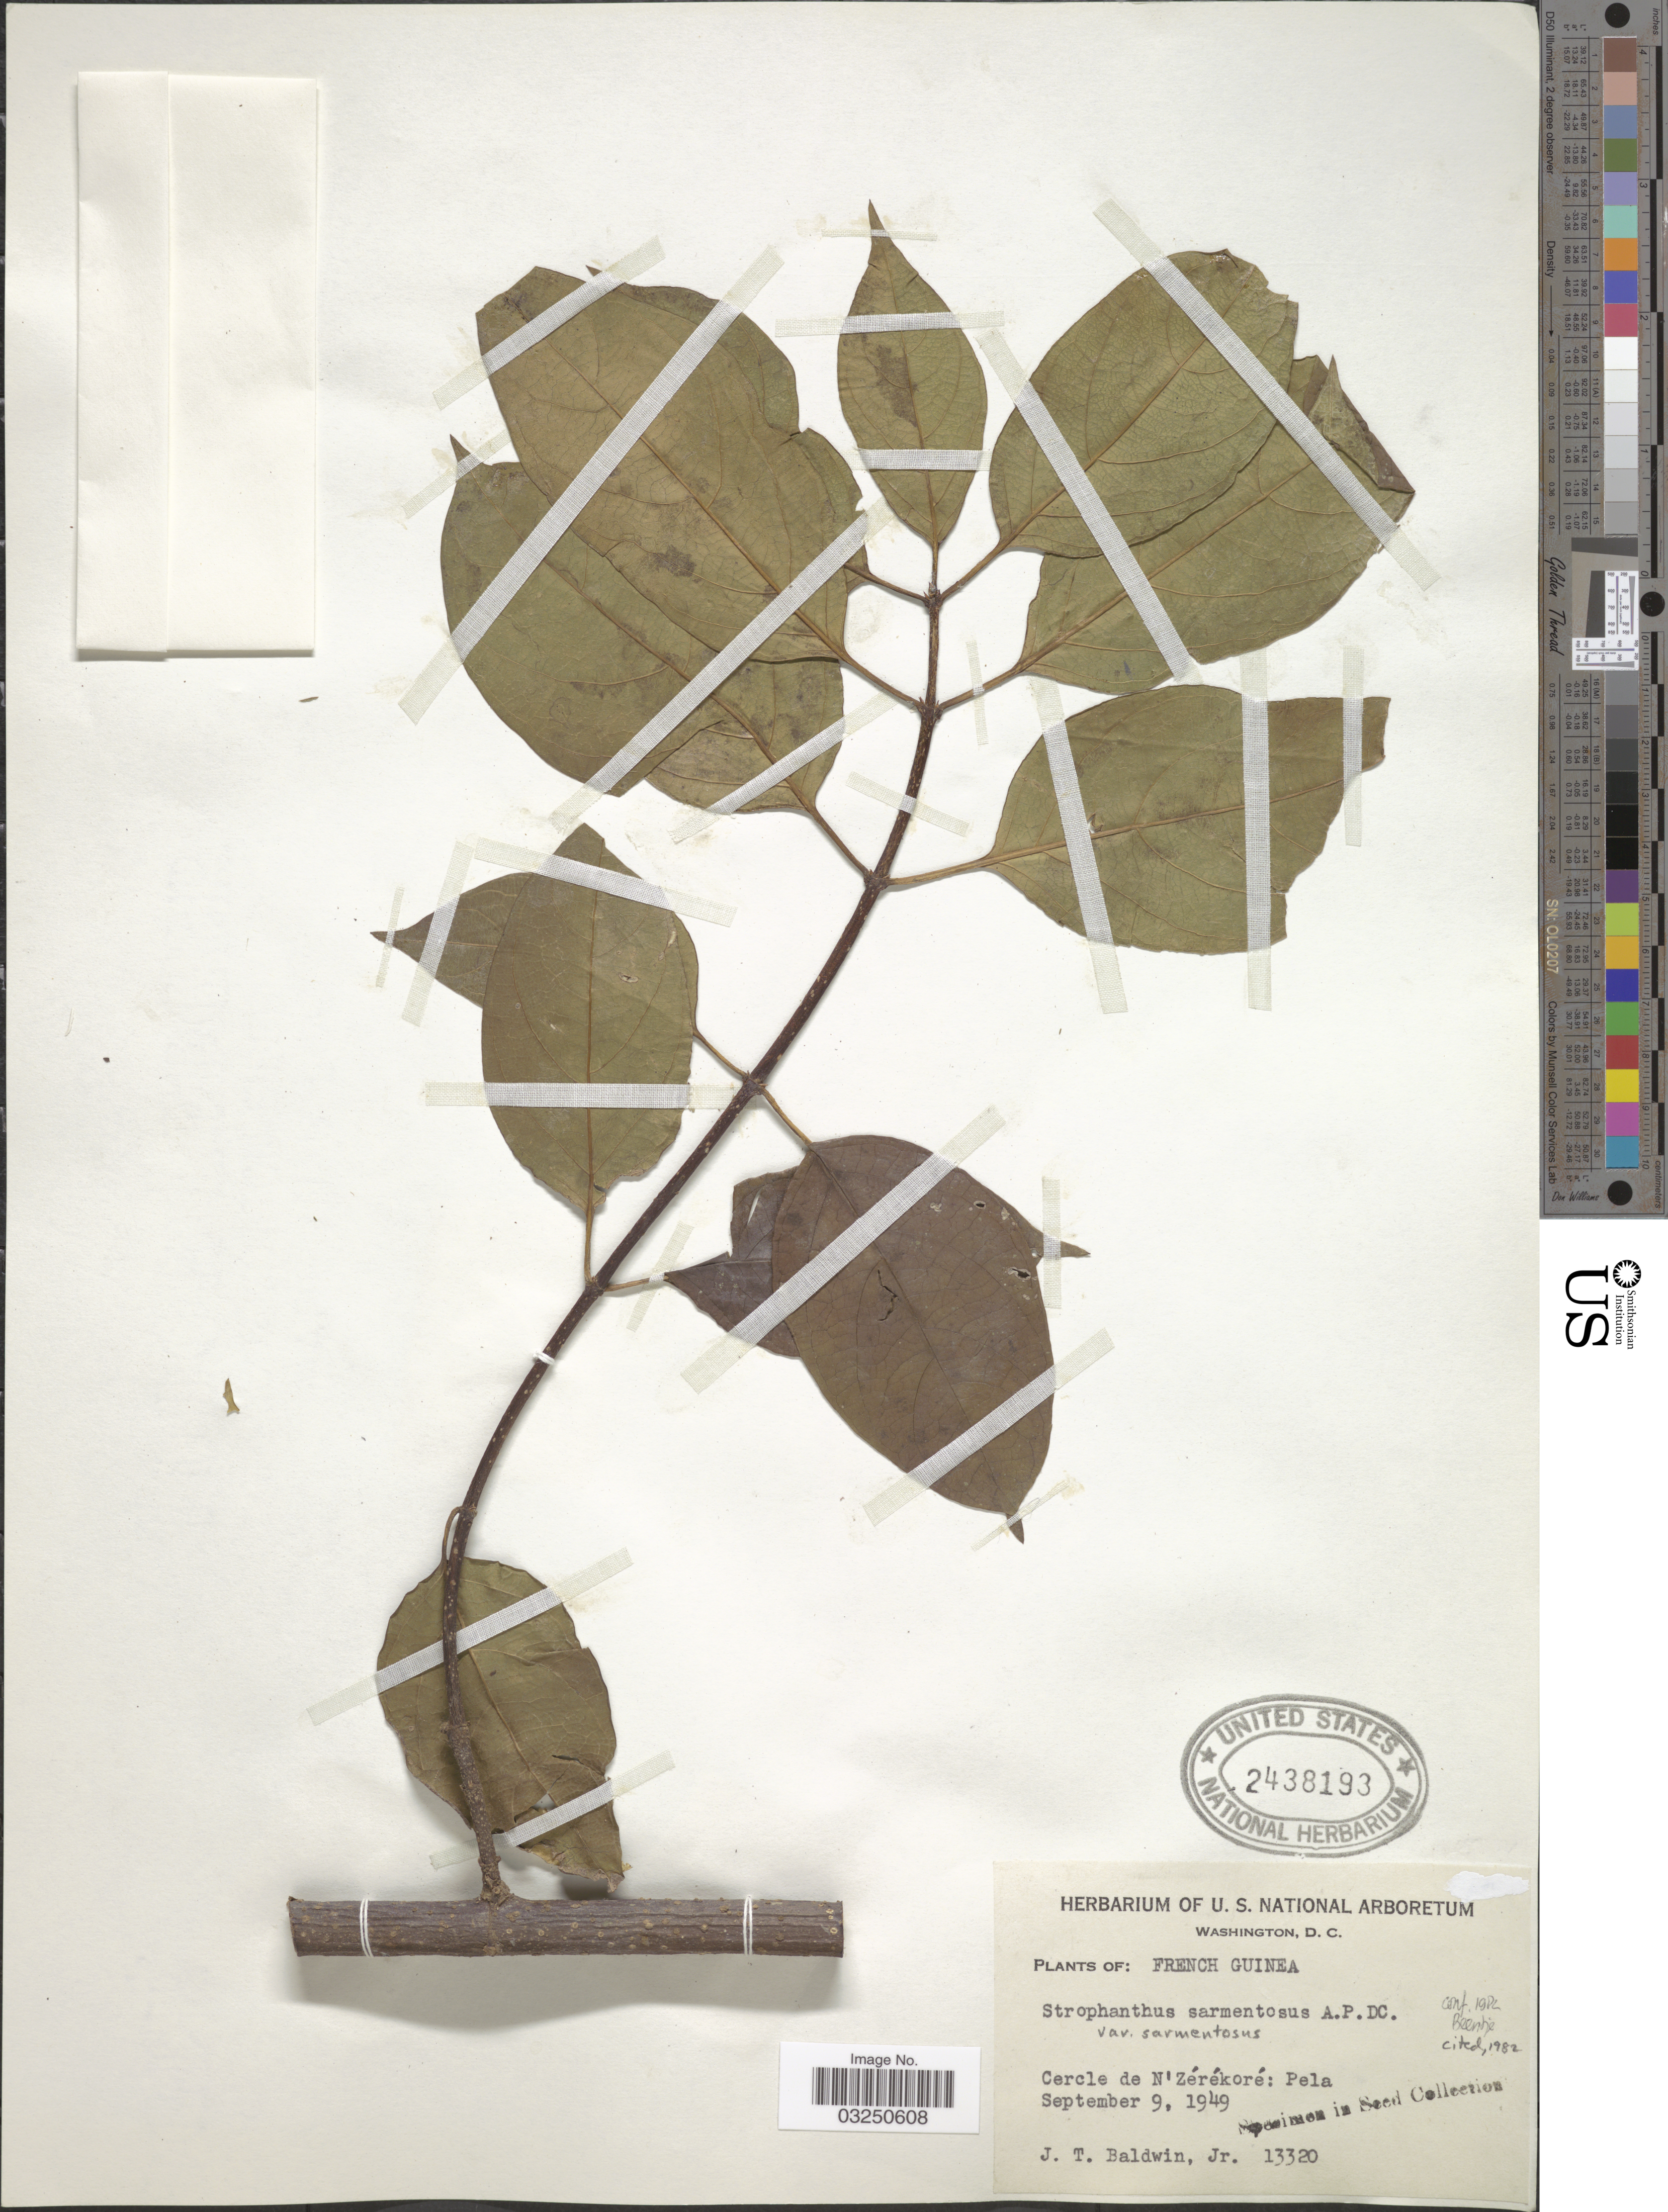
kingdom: Plantae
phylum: Tracheophyta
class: Magnoliopsida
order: Gentianales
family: Apocynaceae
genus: Strophanthus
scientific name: Strophanthus sarmentosus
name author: DC.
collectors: J. T. Baldwin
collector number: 13320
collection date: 1949-09-09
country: Guinea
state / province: Nzérékoré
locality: French Guinea. Cercle de N'Zérékoré: Pela.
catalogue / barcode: US 2438193